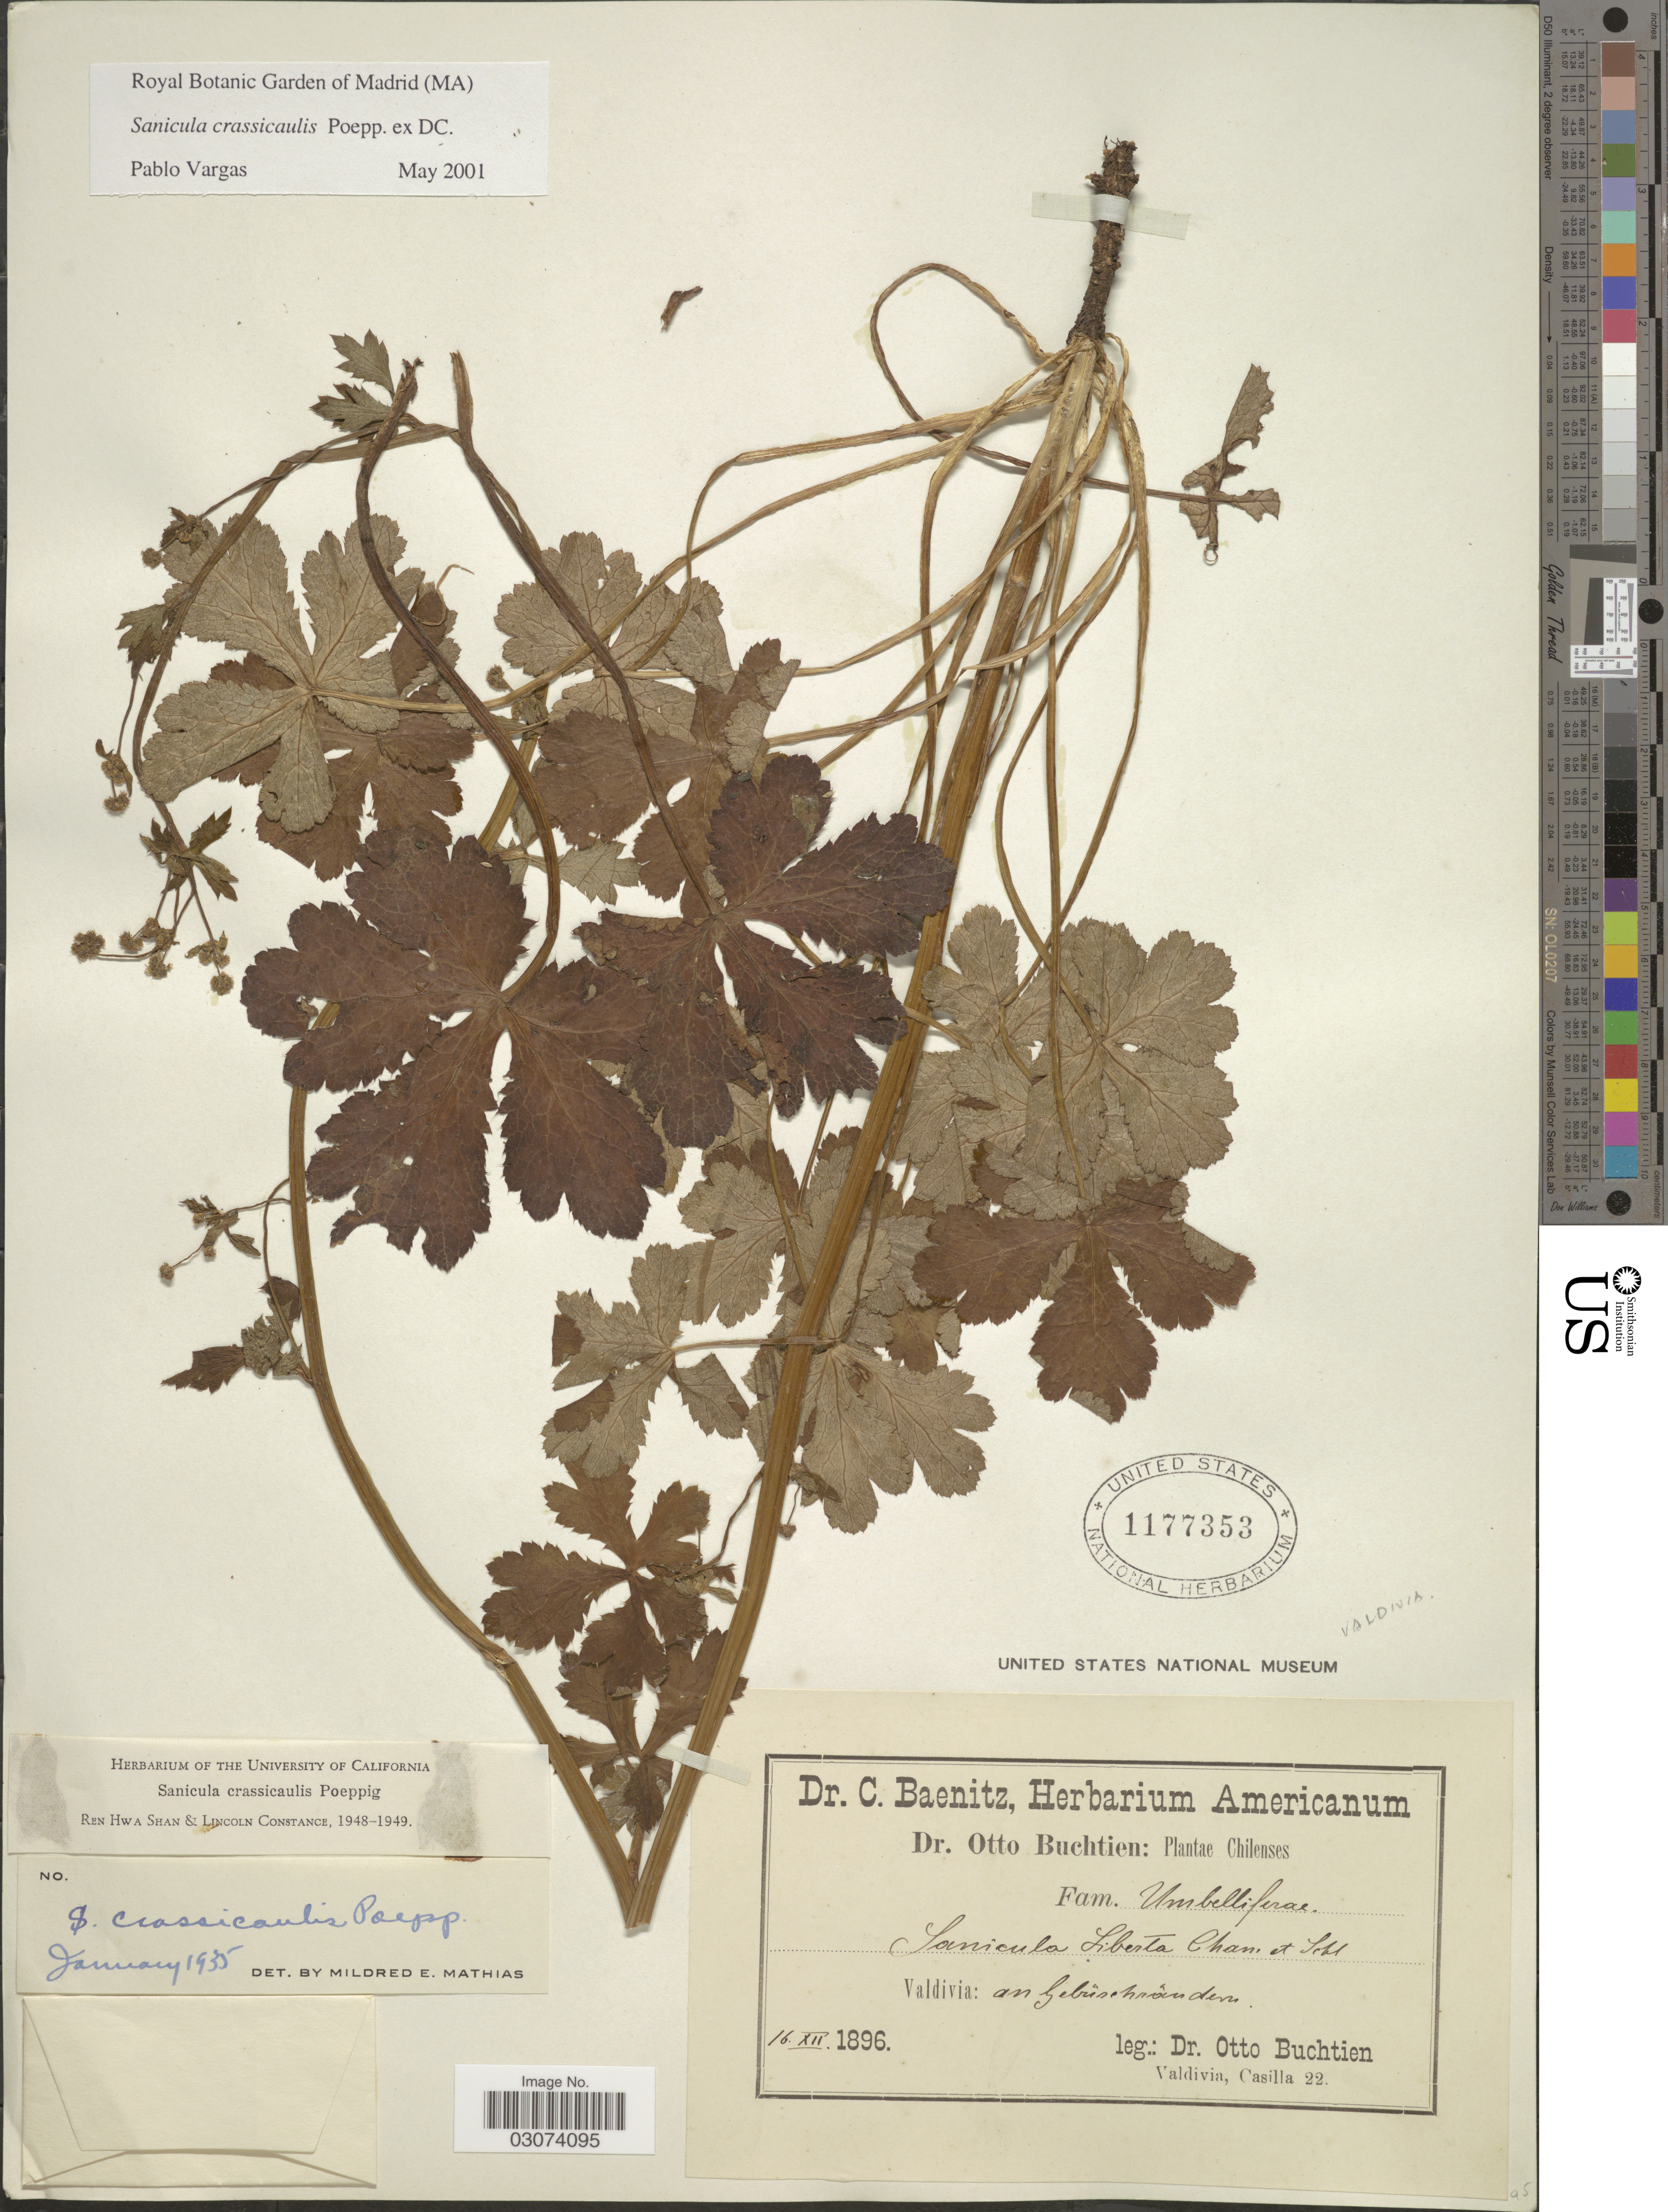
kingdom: Plantae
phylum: Tracheophyta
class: Magnoliopsida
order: Apiales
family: Apiaceae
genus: Sanicula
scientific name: Sanicula crassicaulis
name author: Poepp. ex DC.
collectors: O. Buchtien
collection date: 1896-12-16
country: Chile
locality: Valdivia: an Gebüschranden.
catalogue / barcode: US 1177353